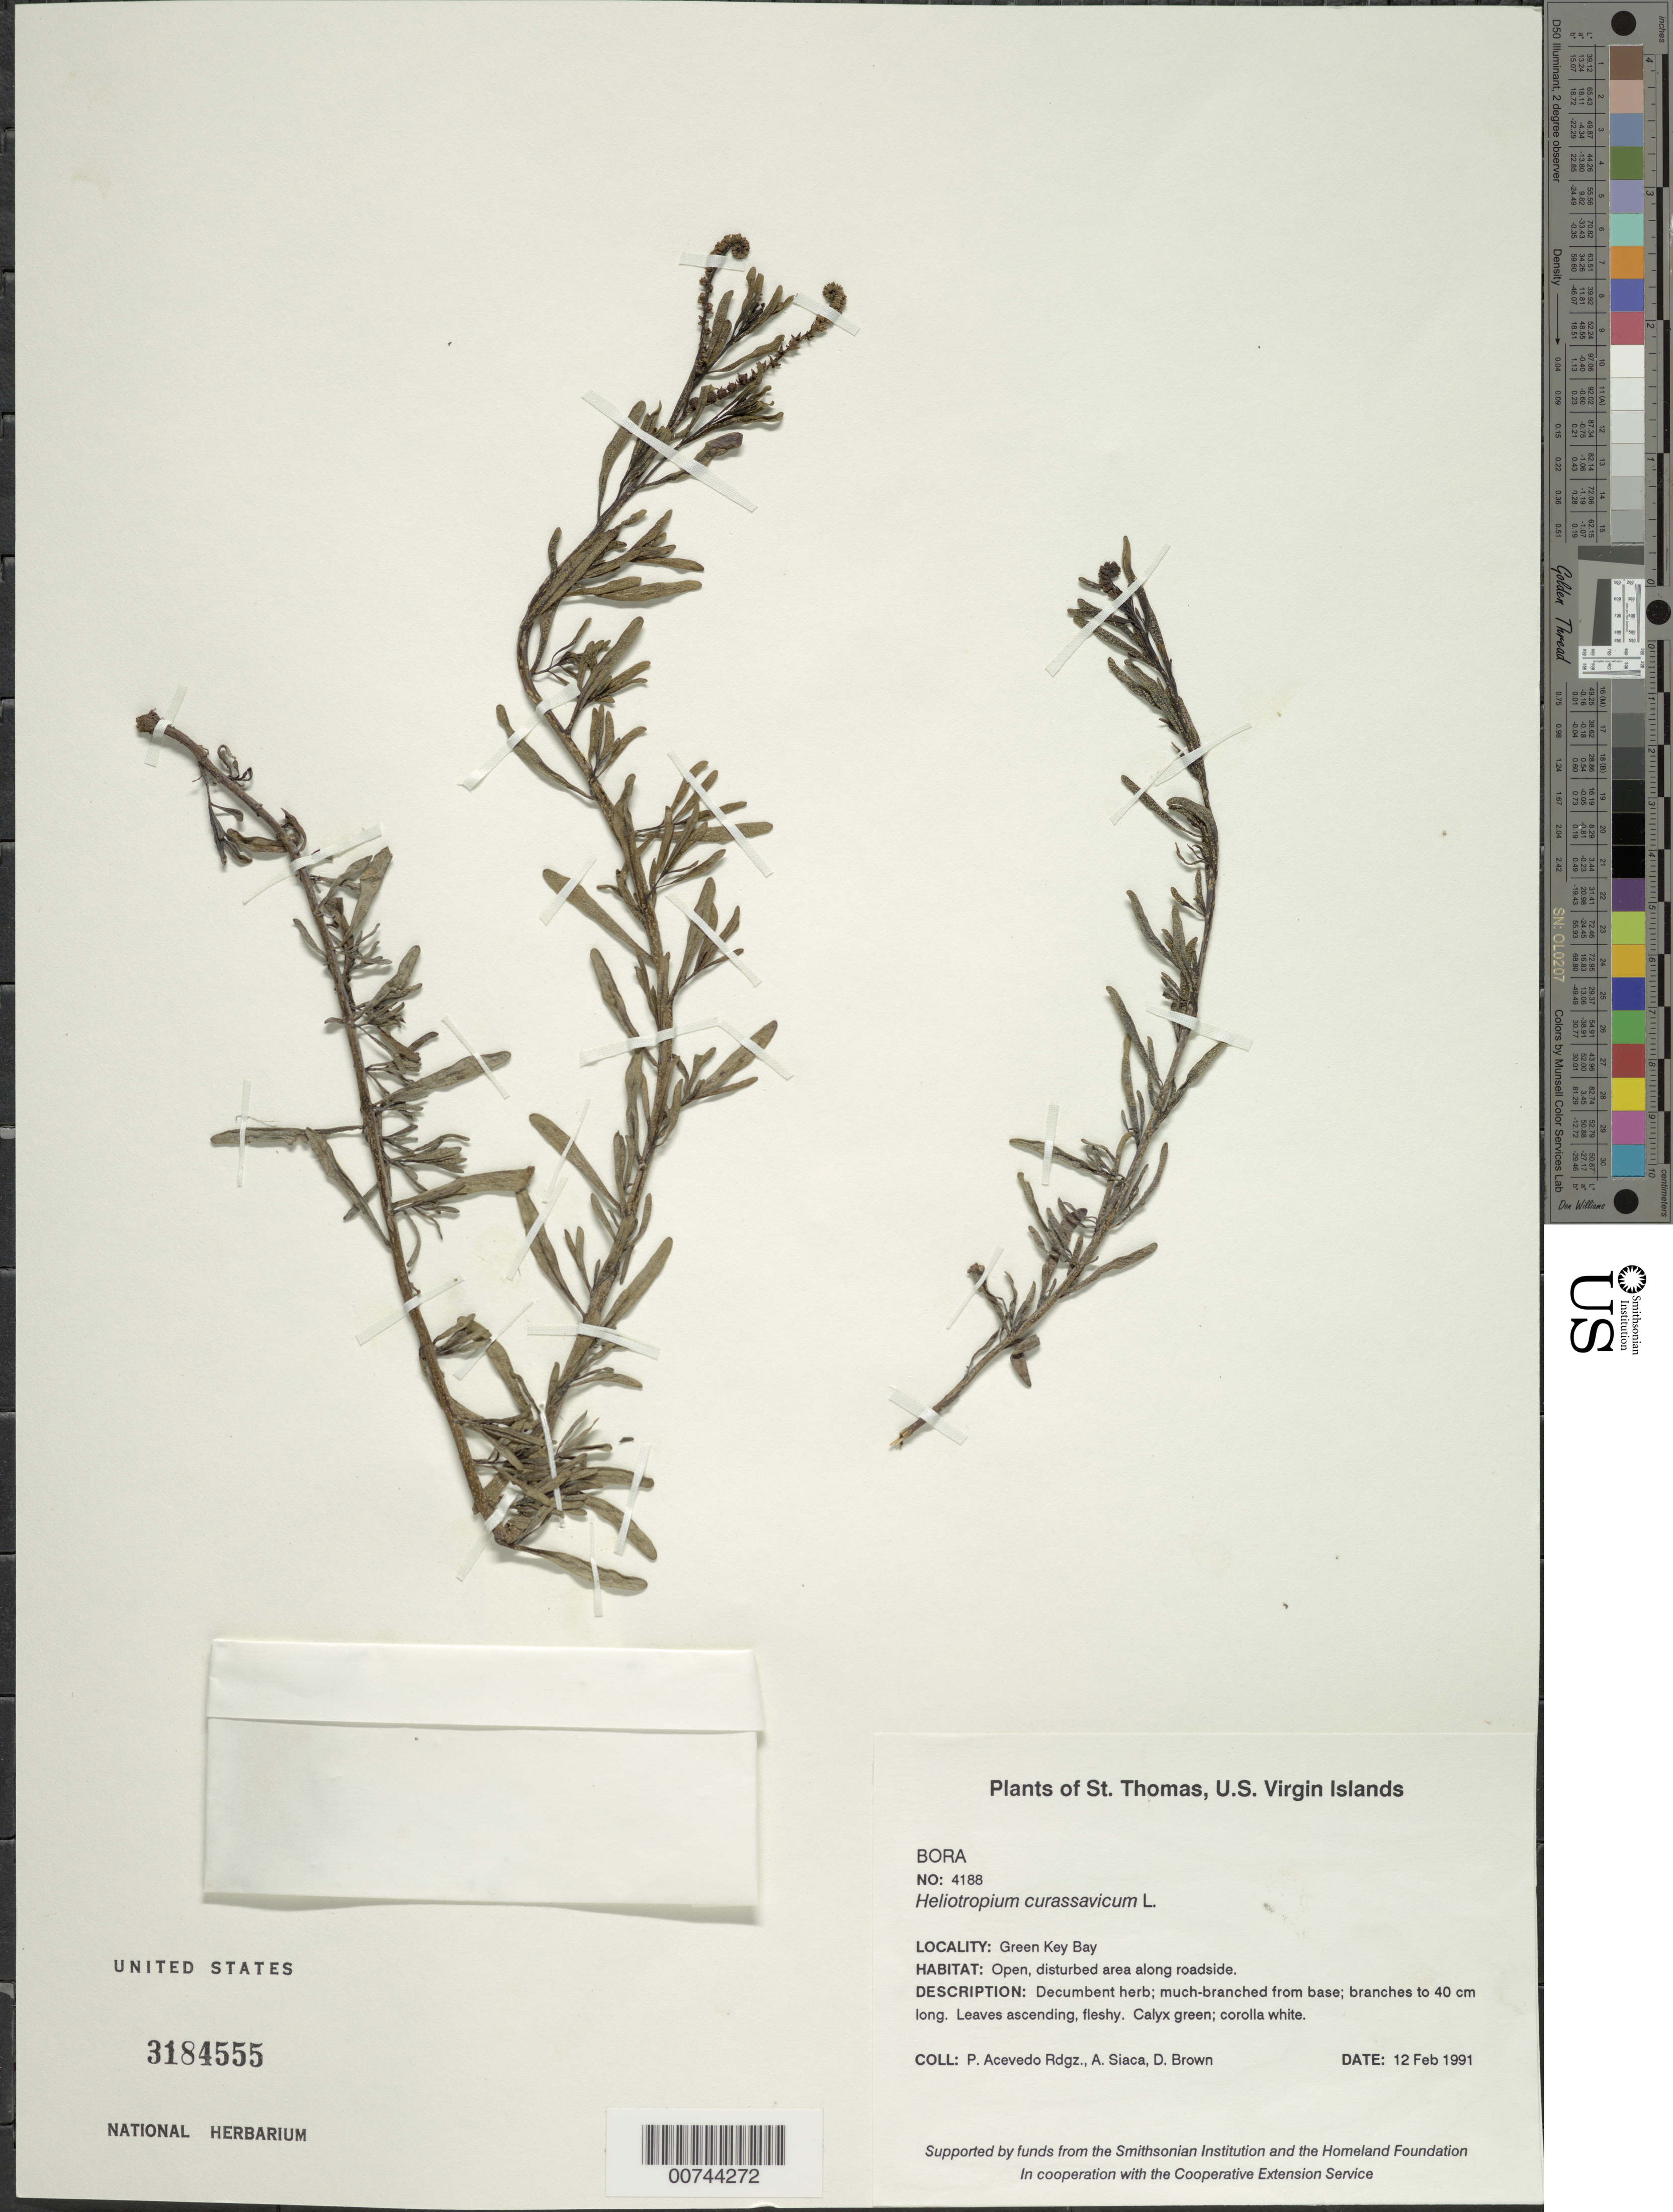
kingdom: Plantae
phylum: Tracheophyta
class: Magnoliopsida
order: Boraginales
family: Heliotropiaceae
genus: Heliotropium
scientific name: Heliotropium curassavicum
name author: L.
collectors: P. Acevedo-Rodr., A. Siaca & D. Brown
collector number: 4188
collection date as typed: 12 Feb 1991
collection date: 1991-02-12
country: U.S. Virgin Islands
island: St. Thomas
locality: Green Key Bay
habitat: Open, disturbed area along roadside.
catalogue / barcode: US 3184555